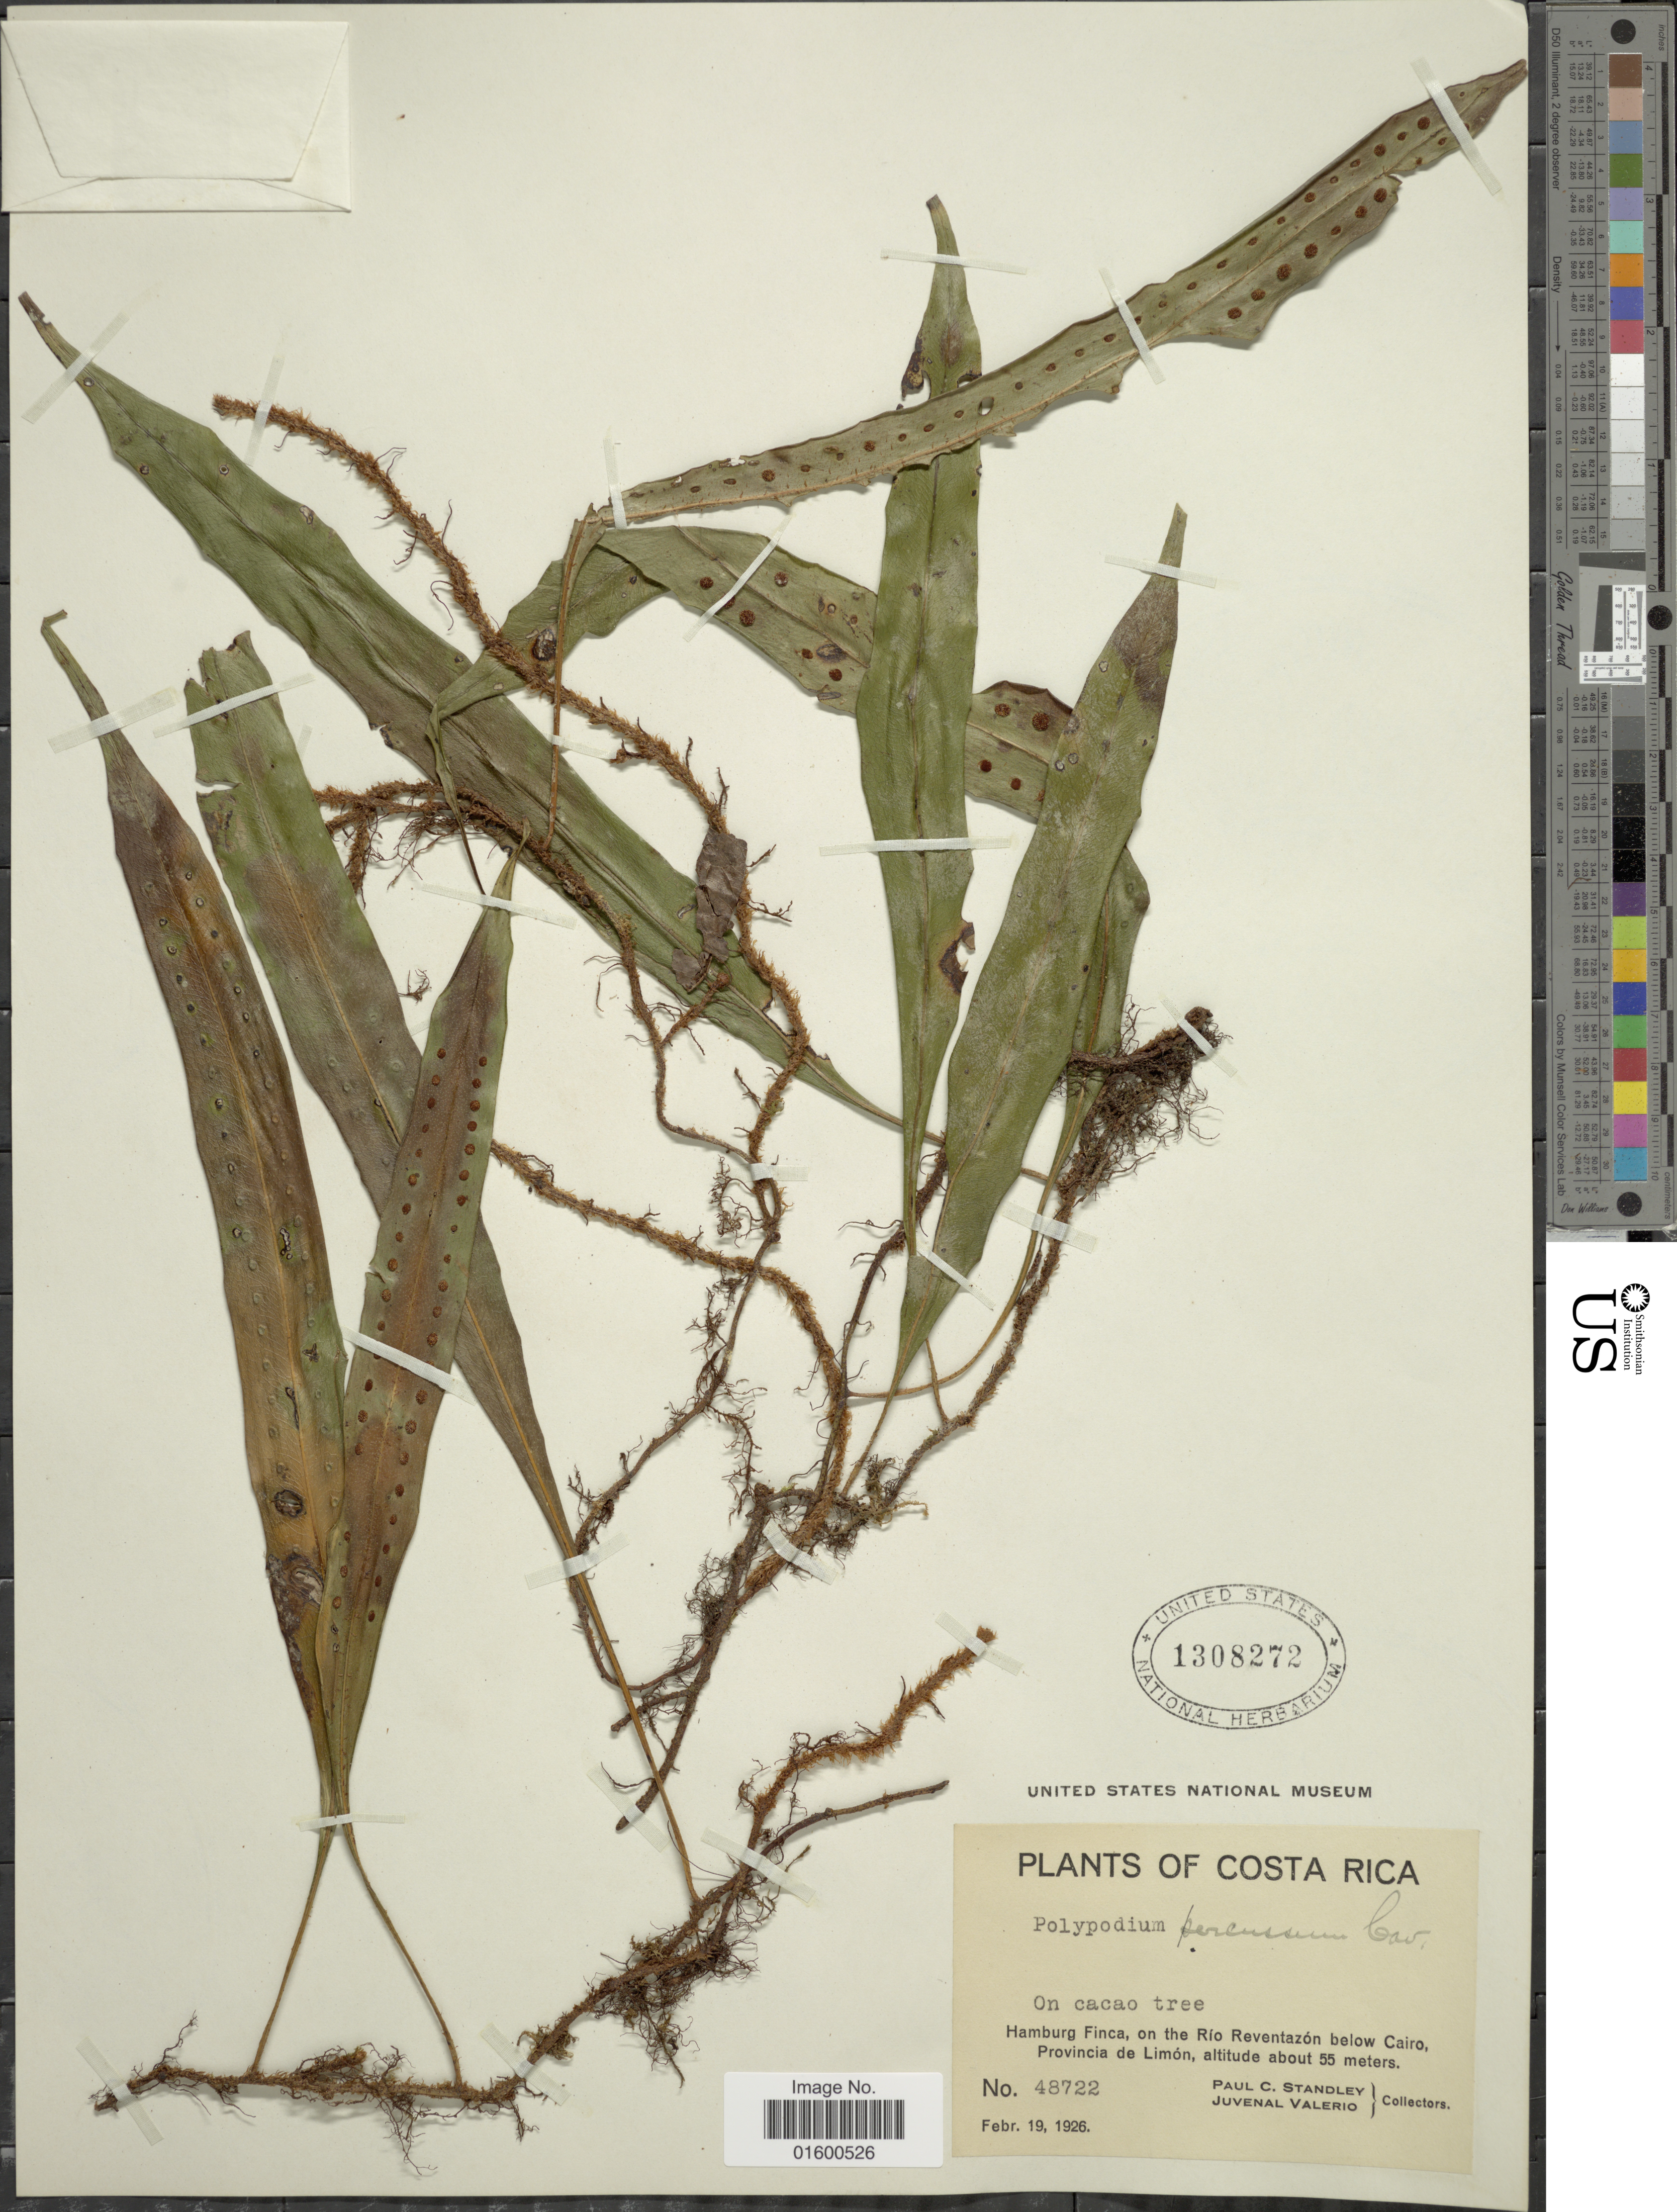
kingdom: Plantae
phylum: Tracheophyta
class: Polypodiopsida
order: Polypodiales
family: Polypodiaceae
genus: Microgramma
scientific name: Microgramma percussa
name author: (Cav.) de la Sota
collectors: P. C. Standley & J. Valerio R.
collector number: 48722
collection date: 1926-02-19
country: Costa Rica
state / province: Limón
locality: Hamburg Finca, on the Rio Reventazon below Cairo, Provincia de Limon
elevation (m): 55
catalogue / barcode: US 1308272